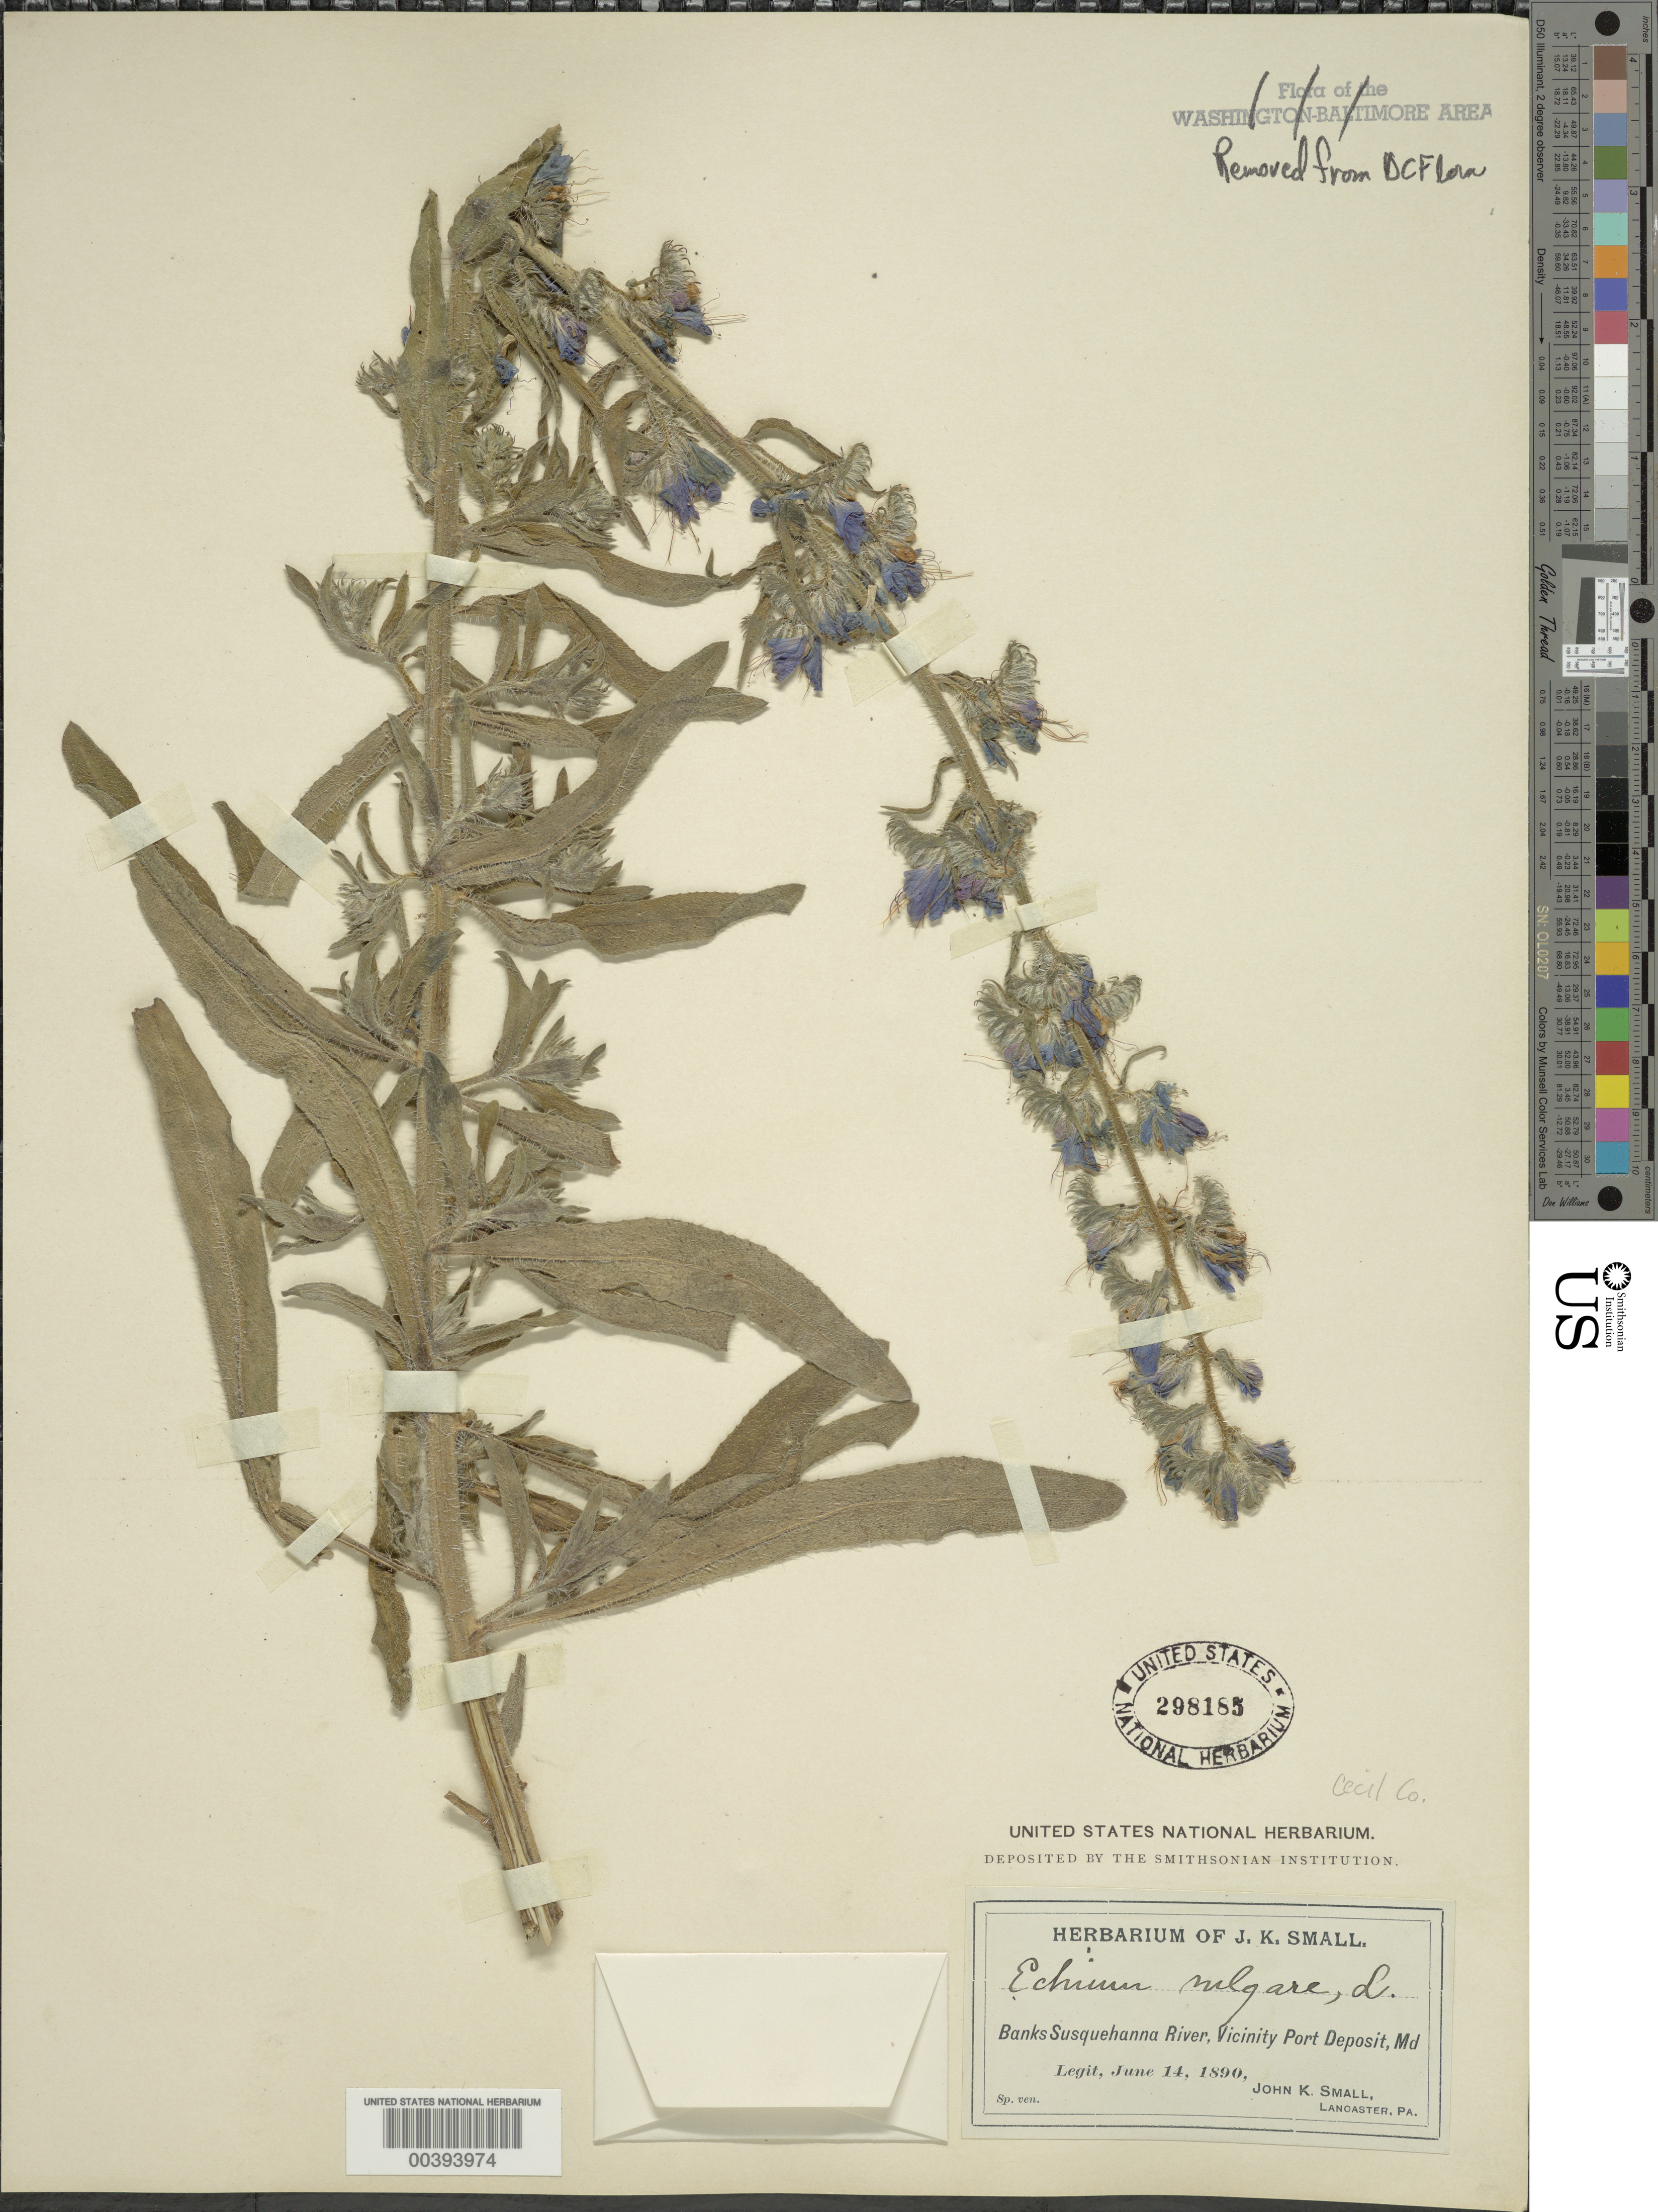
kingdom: Plantae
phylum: Tracheophyta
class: Magnoliopsida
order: Boraginales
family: Boraginaceae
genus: Echium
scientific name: Echium vulgare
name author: L.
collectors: J. K. Small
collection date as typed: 14 Jun 1890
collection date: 1890-06-14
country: United States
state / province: Maryland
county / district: Cecil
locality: Susquehanna river, port deposit vicinity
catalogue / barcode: US 298185